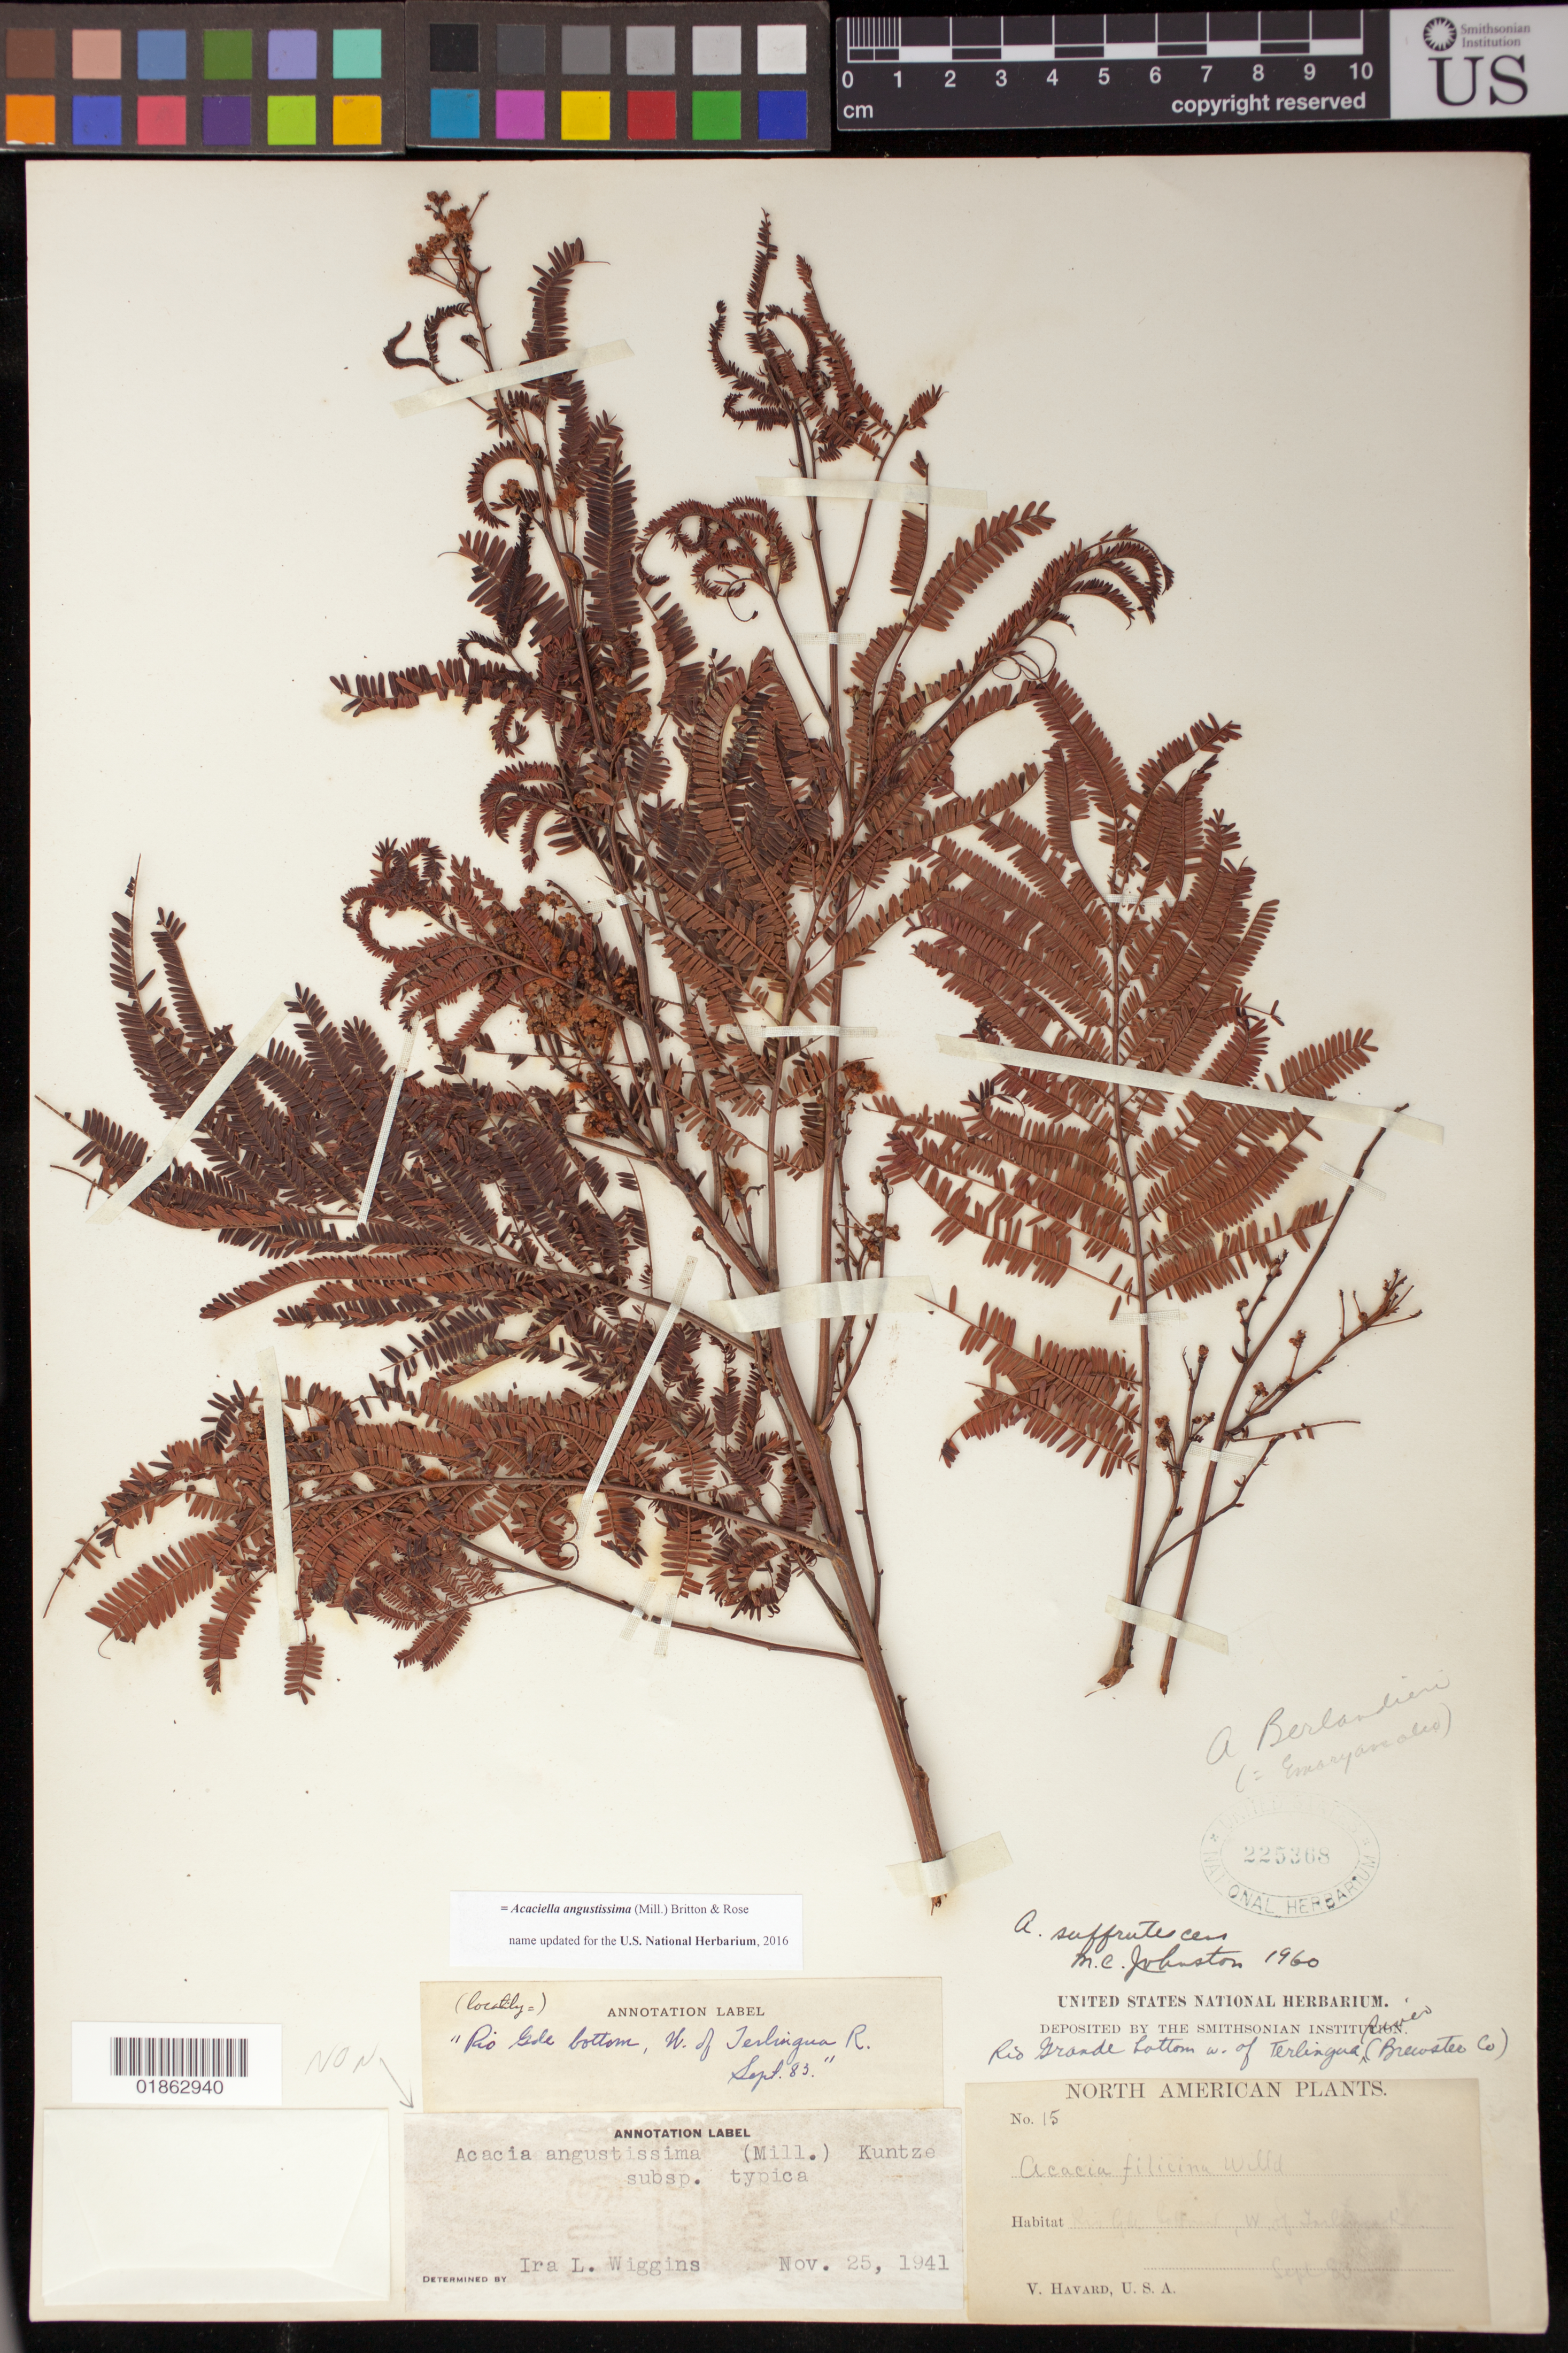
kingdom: Plantae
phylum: Tracheophyta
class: Magnoliopsida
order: Fabales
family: Fabaceae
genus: Acaciella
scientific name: Acaciella angustissima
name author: (Mill.) Britton & Rose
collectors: V. Havard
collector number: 15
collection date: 1883-09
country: United States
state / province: Texas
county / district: Brewster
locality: Rio Grande bottom, W of Terlingua River.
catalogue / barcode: US 225368